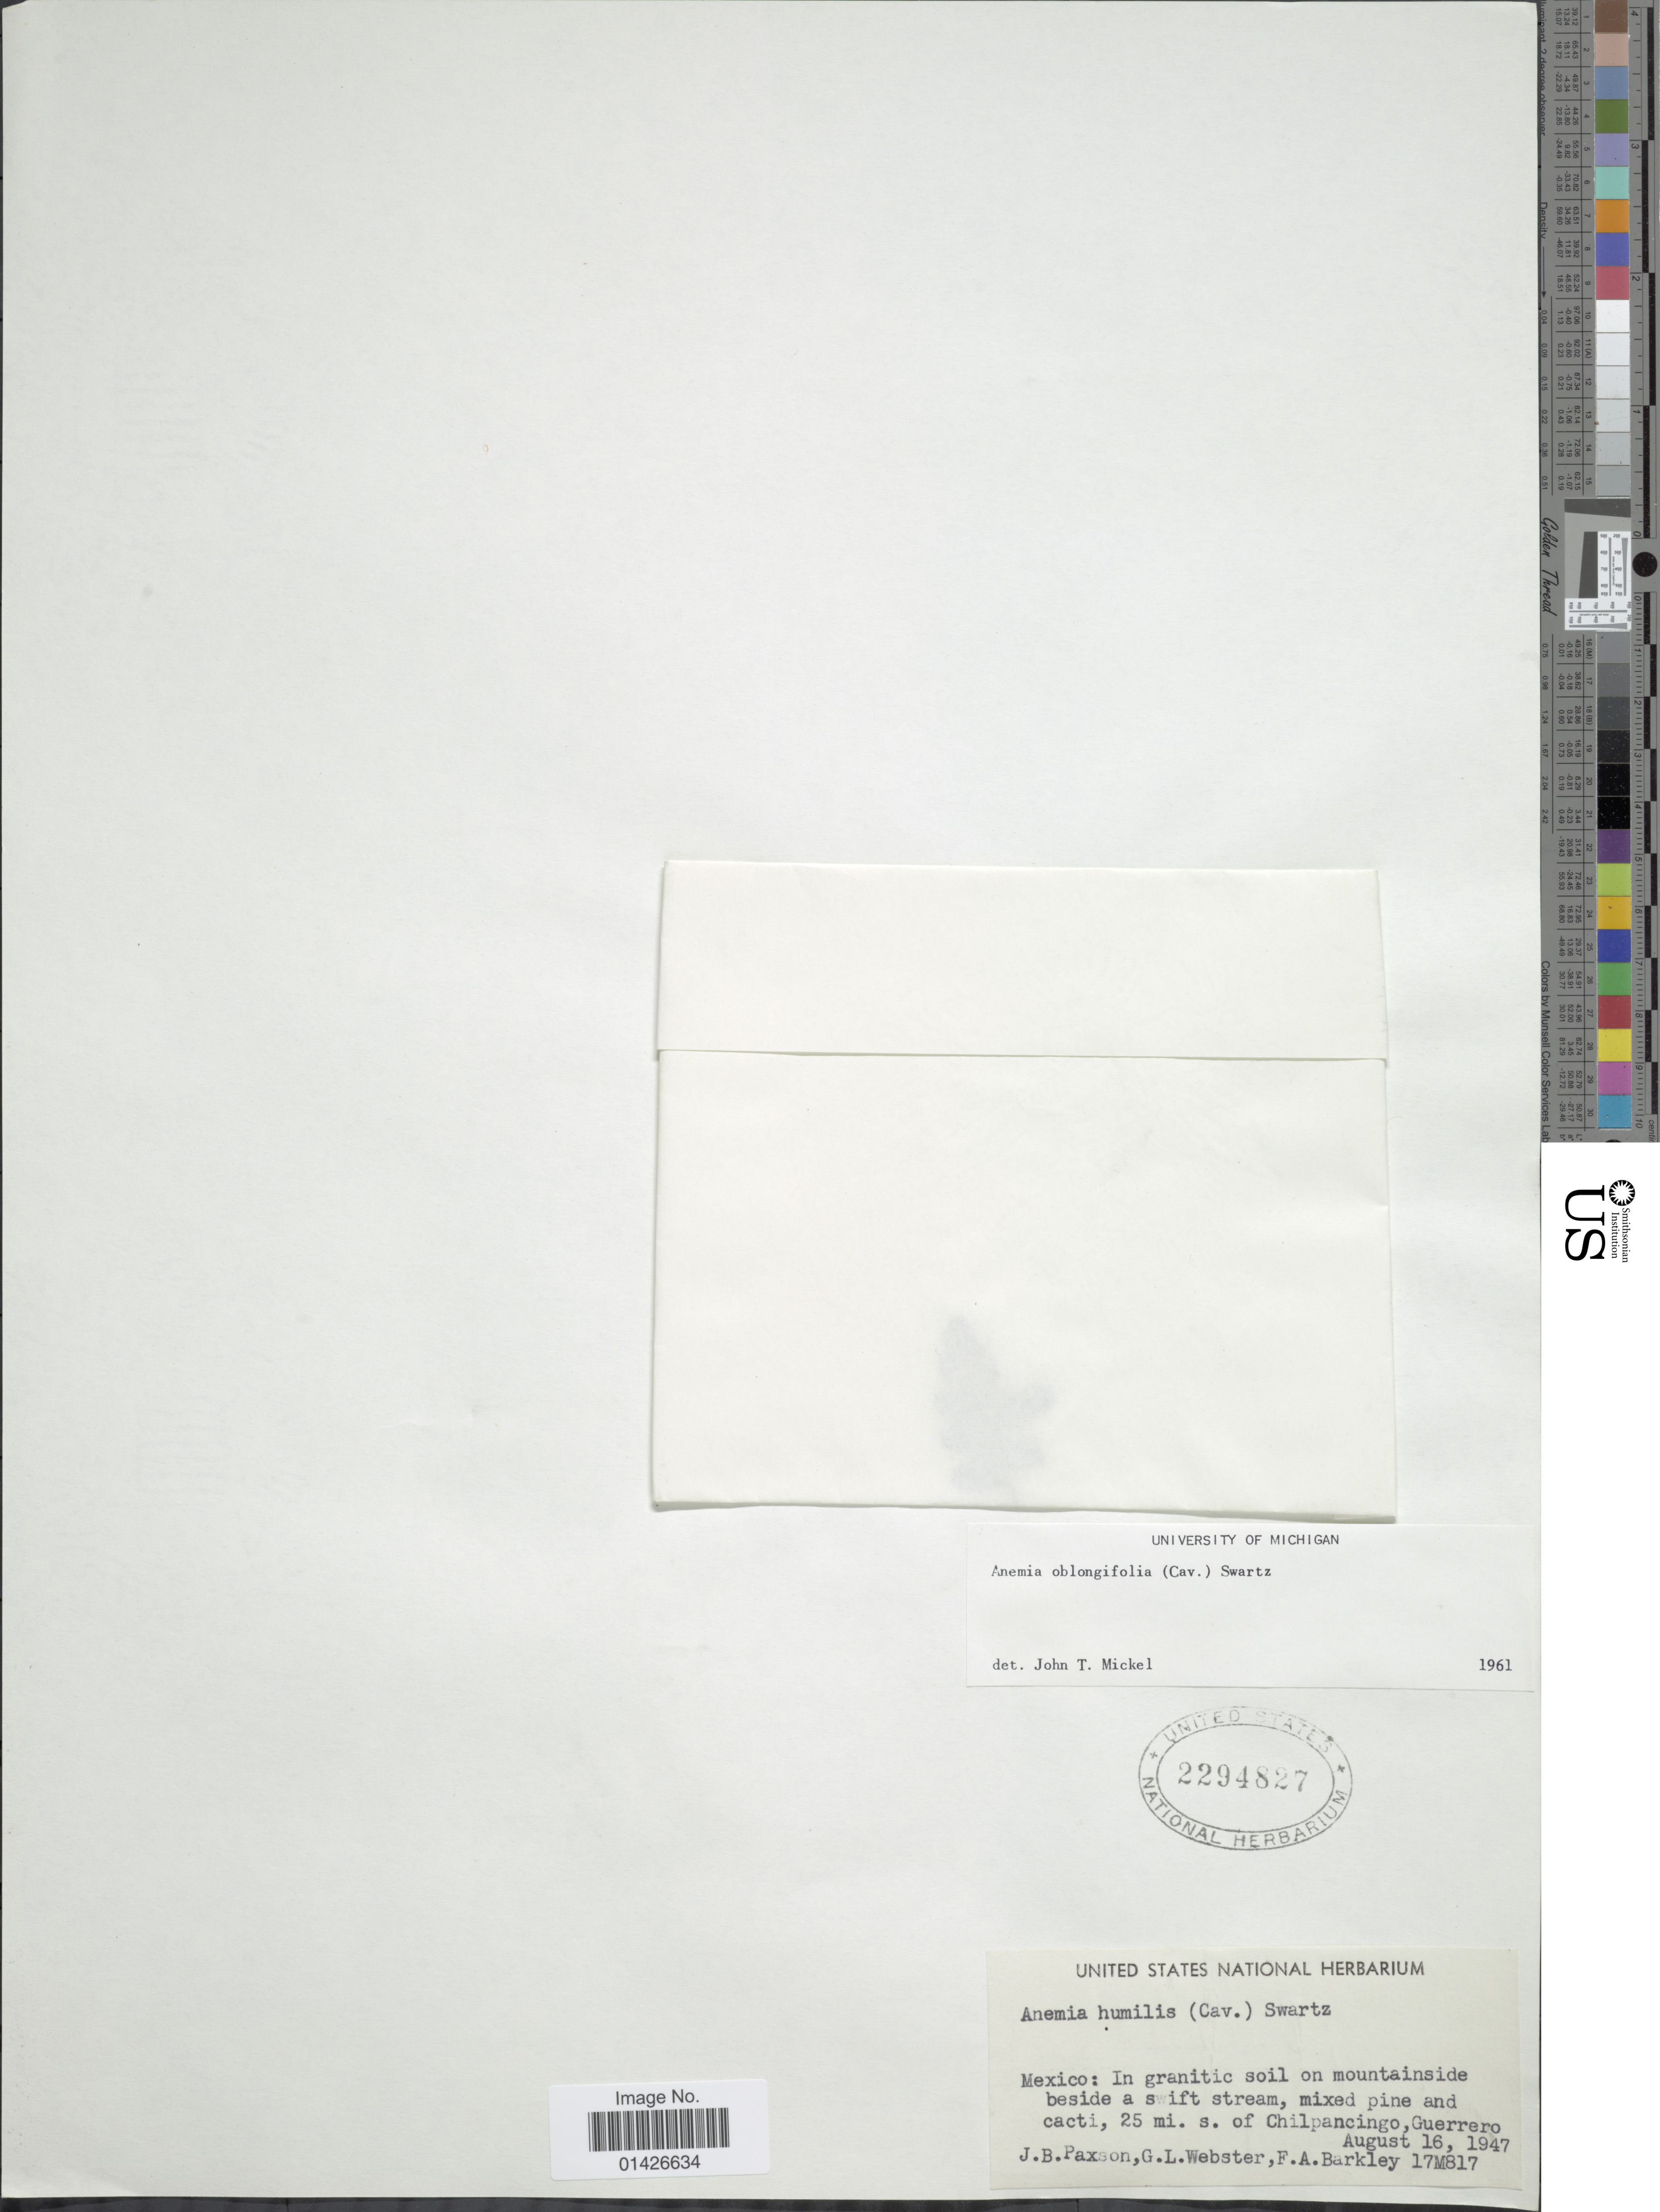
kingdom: Plantae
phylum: Tracheophyta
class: Polypodiopsida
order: Schizaeales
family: Anemiaceae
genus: Anemia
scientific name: Anemia oblongifolia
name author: (Cav.) Sw.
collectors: J. B. Paxson, G. L. Webster & F. A. Barkley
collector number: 17M817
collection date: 1947-08-16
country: Mexico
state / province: Guerrero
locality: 25 mi. s. of Chilpancingo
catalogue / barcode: US 2294827